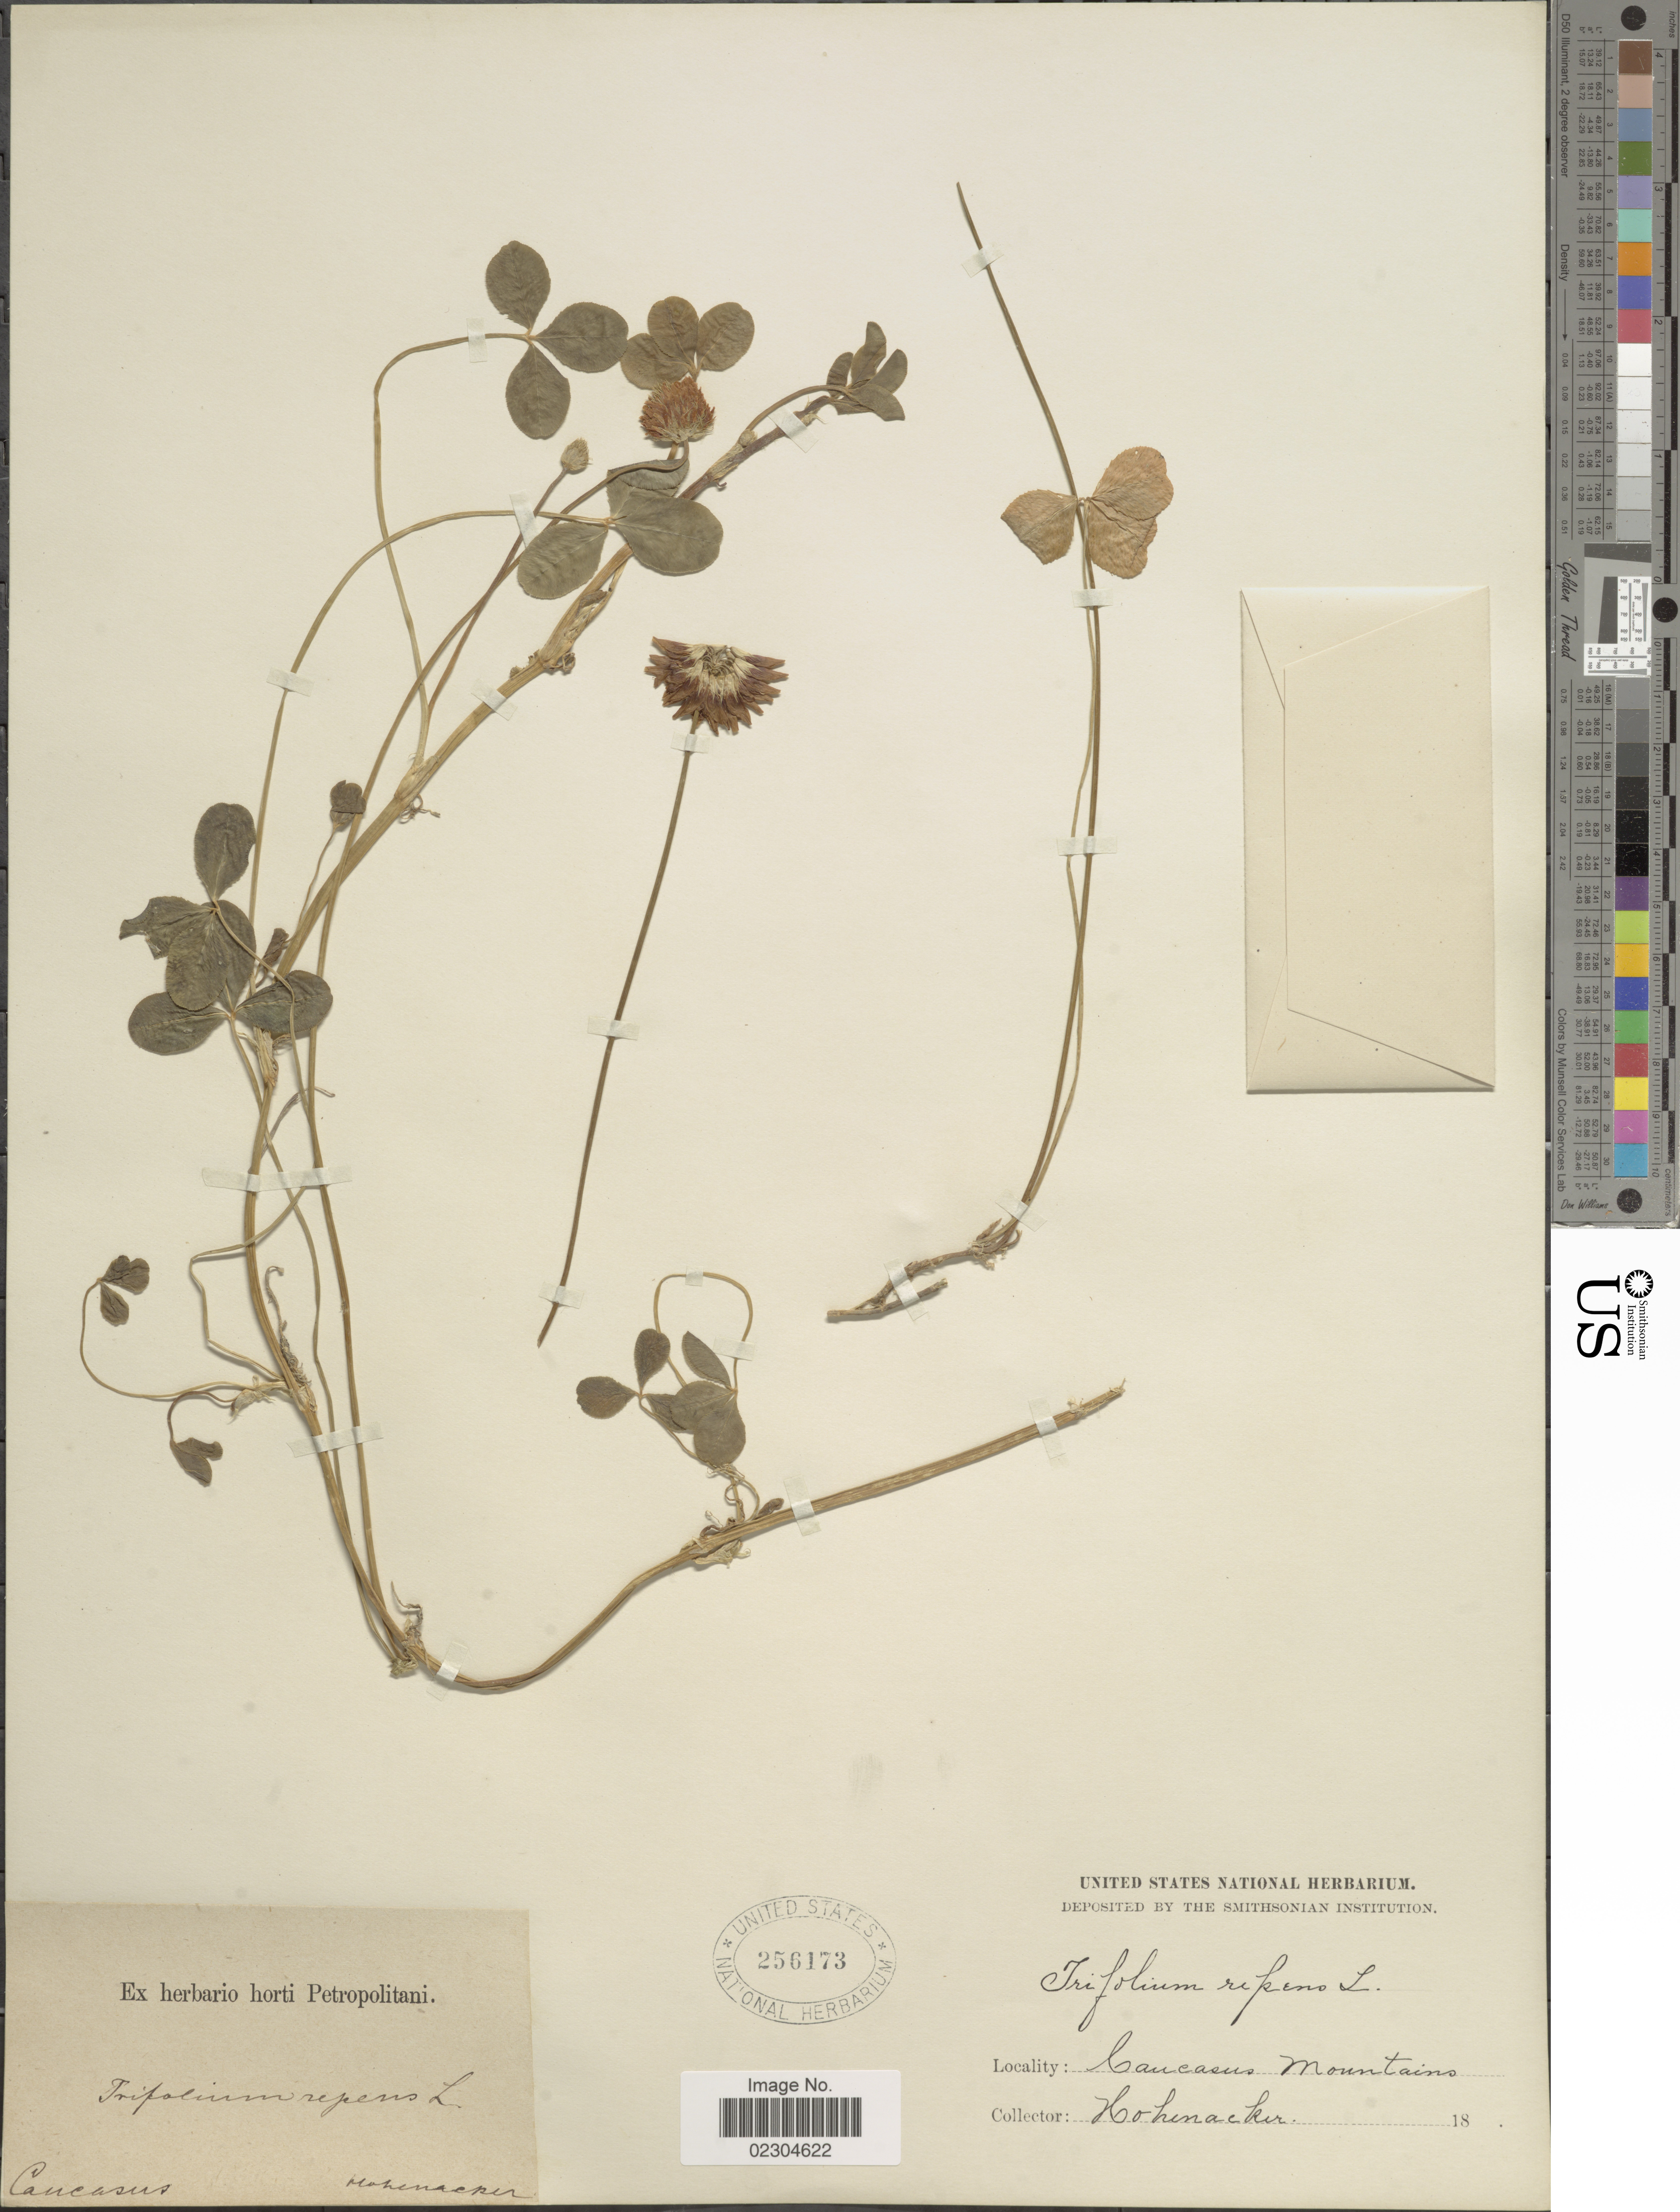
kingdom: Plantae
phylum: Tracheophyta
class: Magnoliopsida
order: Fabales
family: Fabaceae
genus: Trifolium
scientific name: Trifolium repens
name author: L.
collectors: Hohenacker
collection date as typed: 18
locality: Caucasus Mountains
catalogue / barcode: US 256173